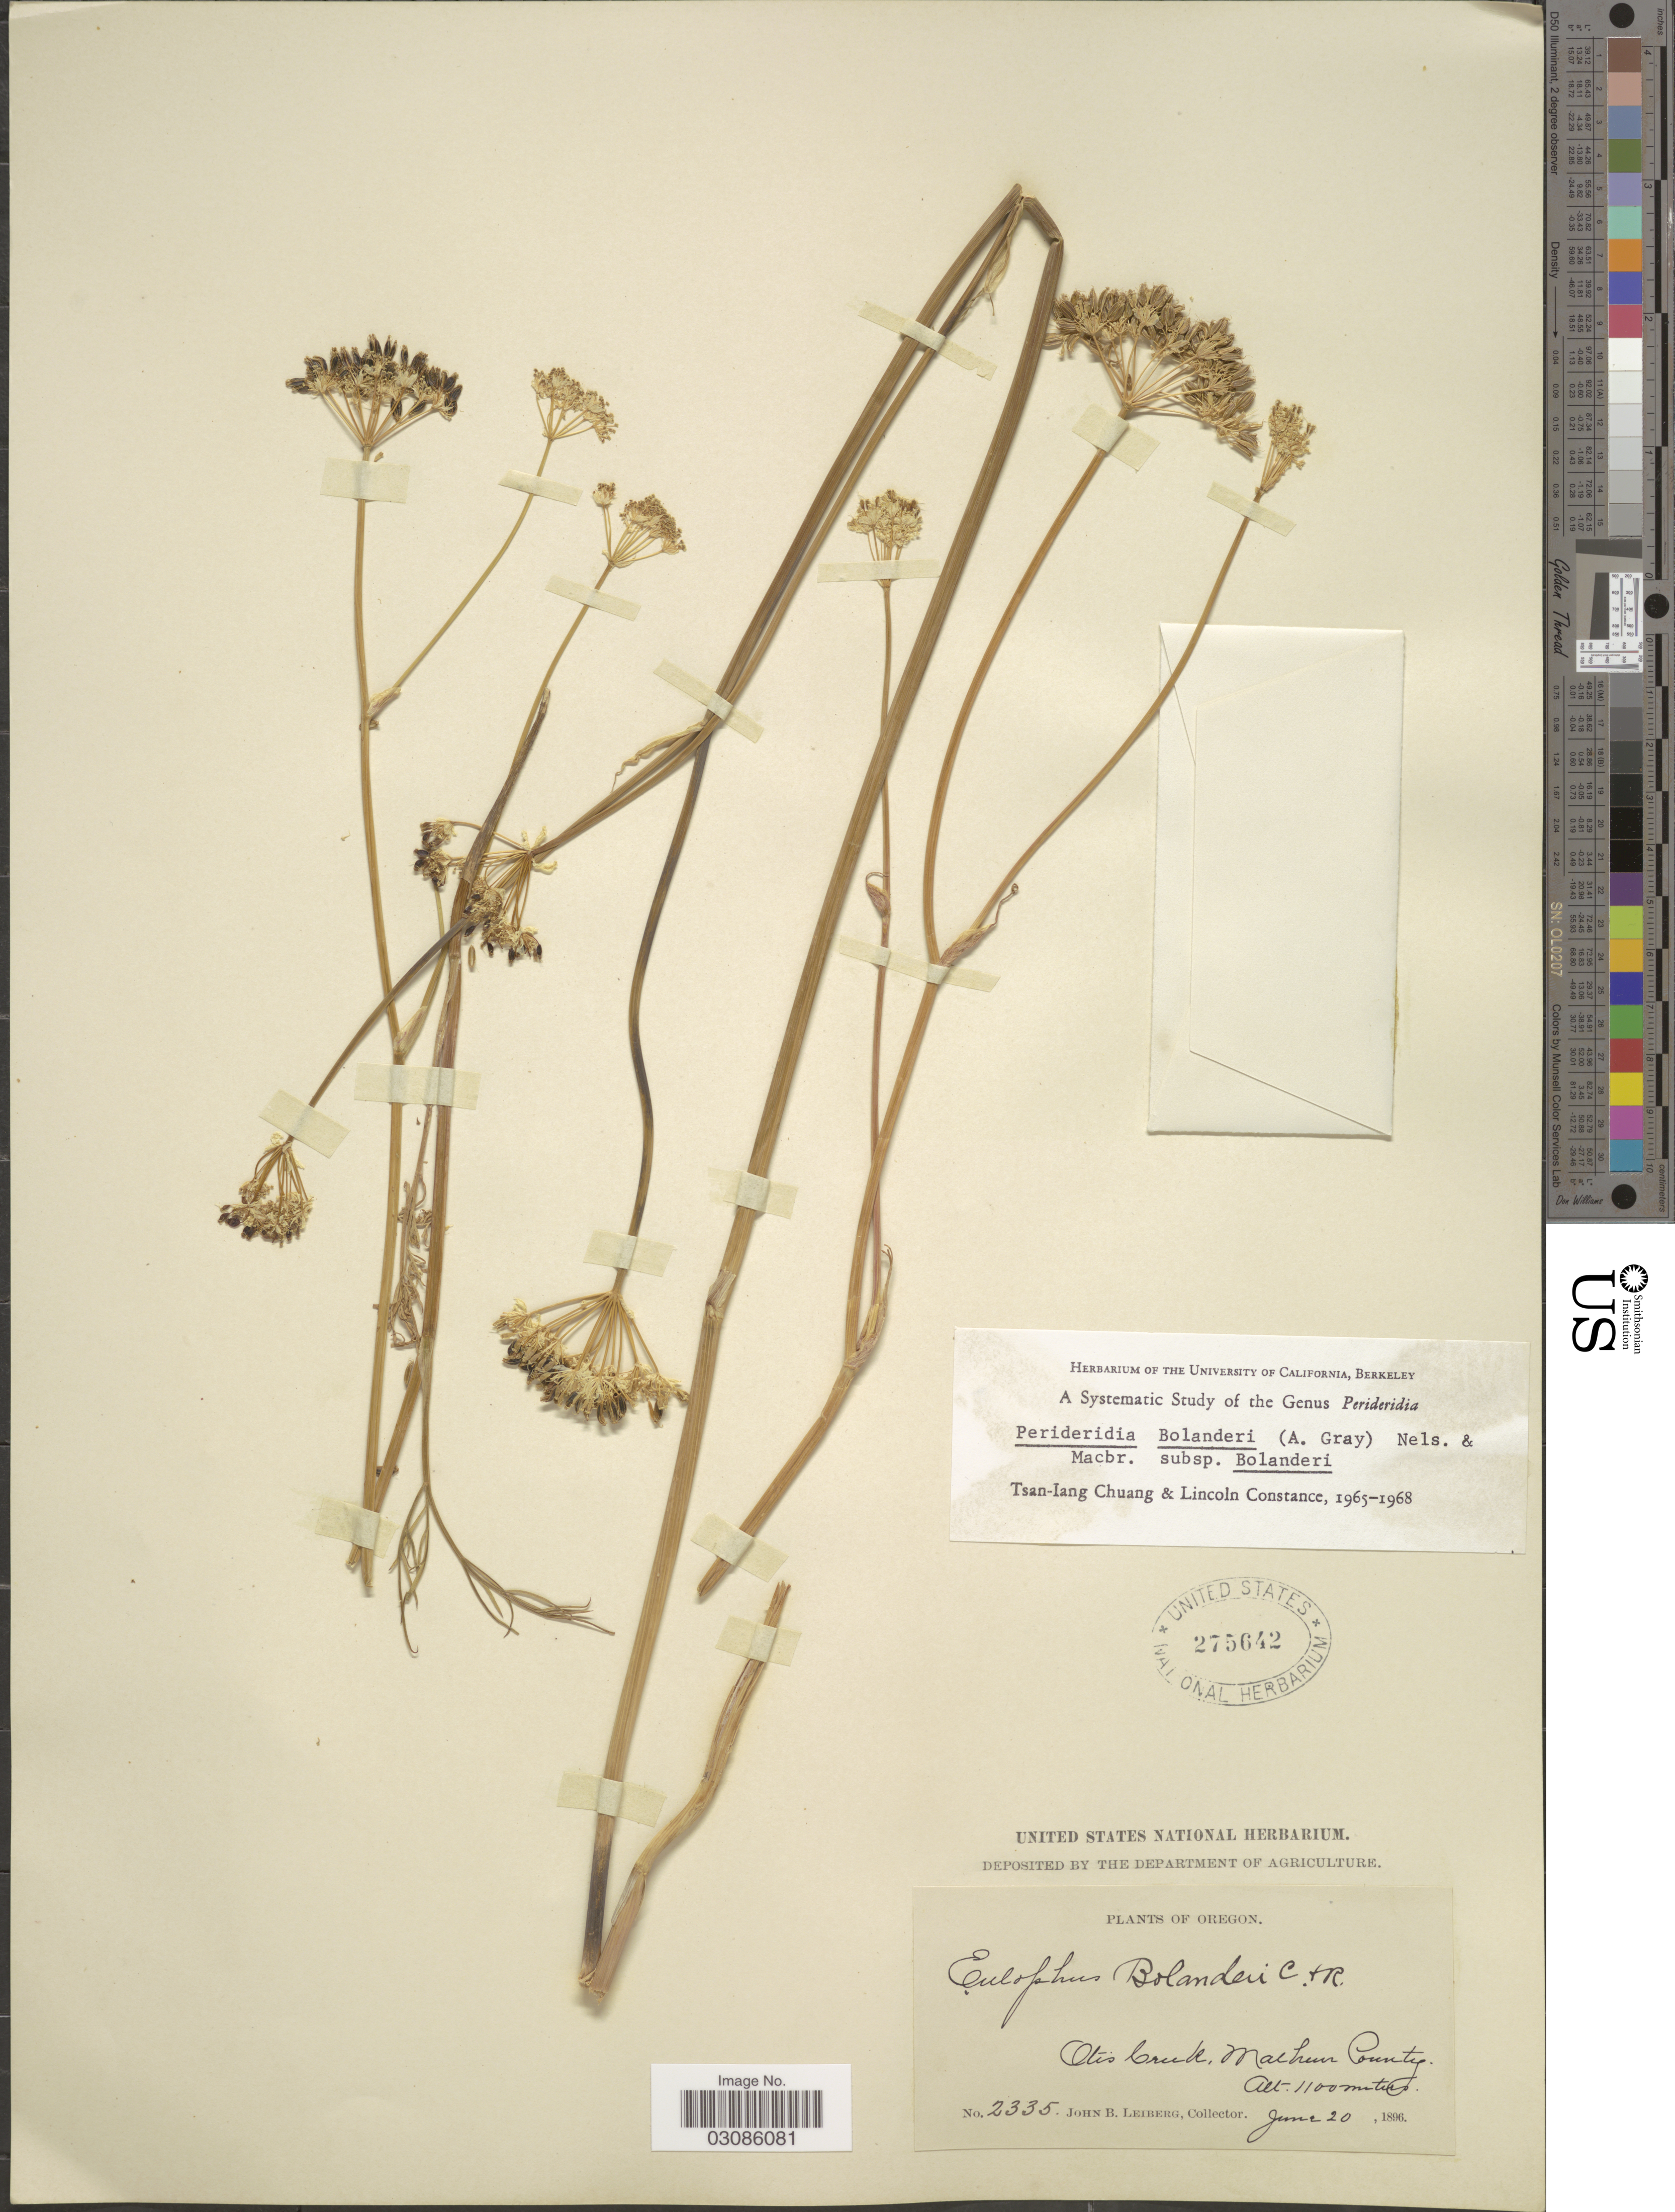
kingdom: Plantae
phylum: Tracheophyta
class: Magnoliopsida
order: Apiales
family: Apiaceae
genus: Perideridia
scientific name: Perideridia bolanderi subsp. bolanderi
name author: (A. Gray) A. Nelson & J.F. Macbr.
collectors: J. B. Leiberg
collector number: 2335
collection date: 1896-06-20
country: United States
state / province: Oregon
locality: Otis Creek, Malheur County.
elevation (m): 1100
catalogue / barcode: US 275642